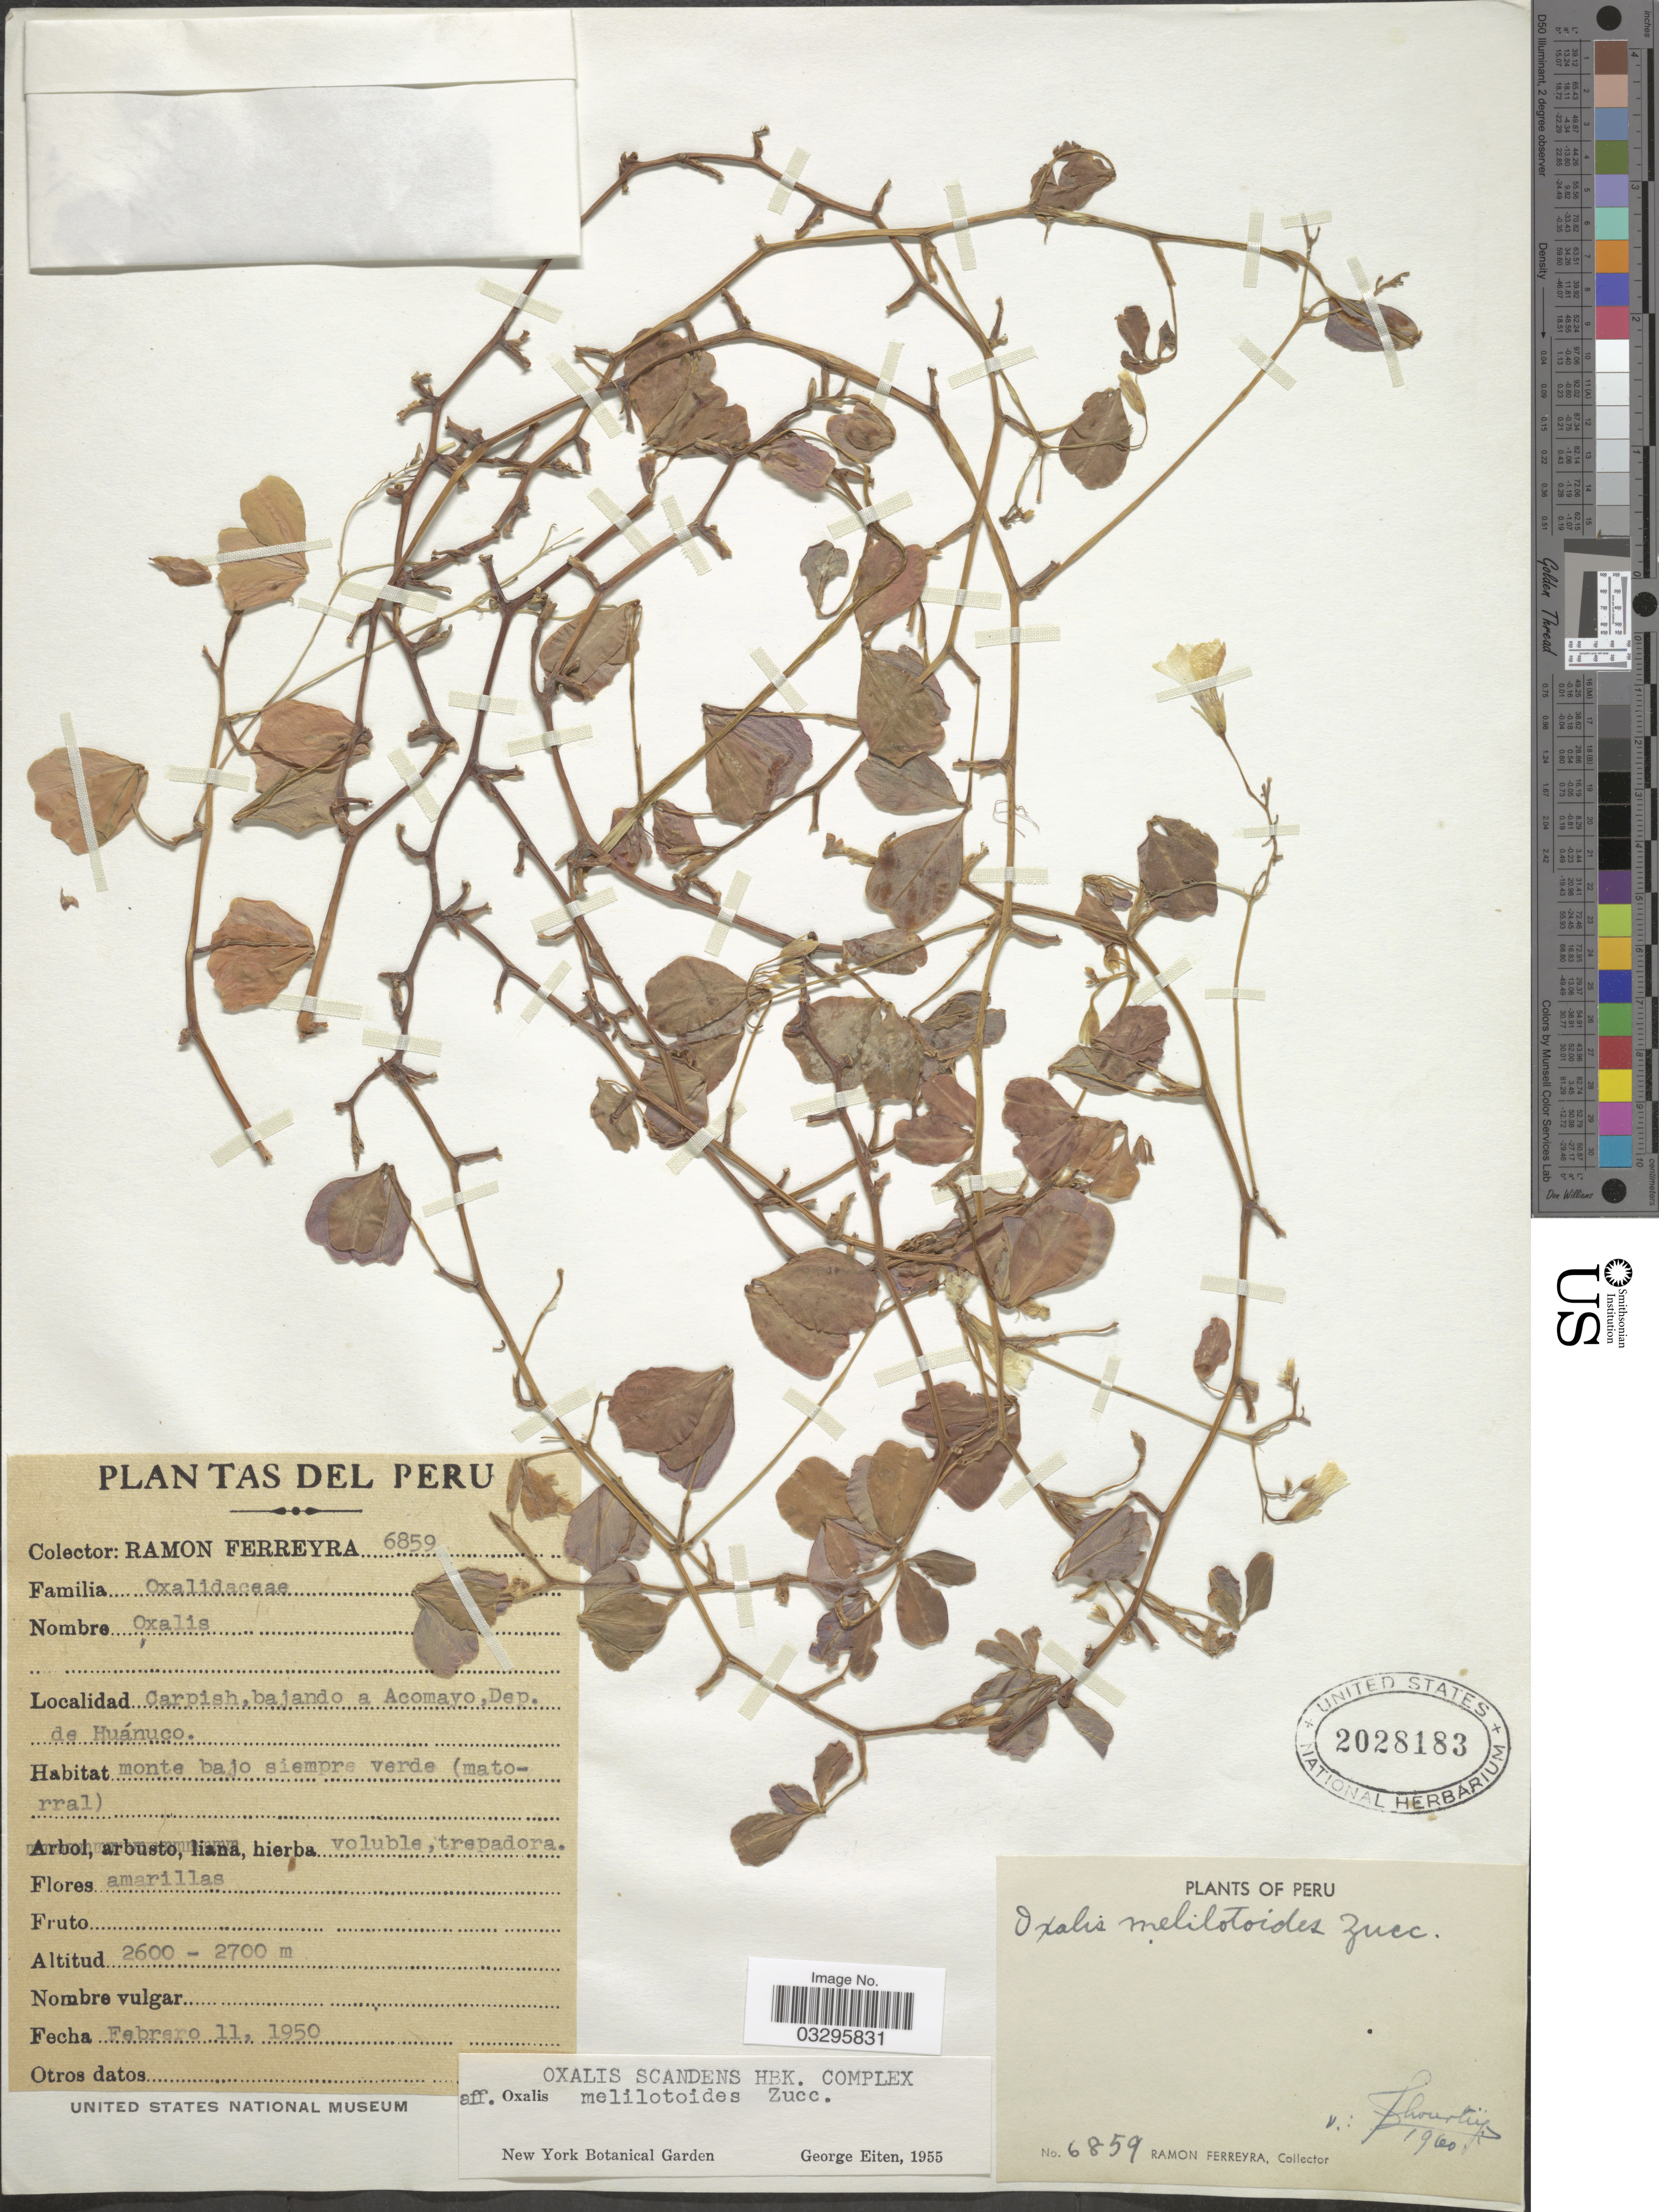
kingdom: Plantae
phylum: Tracheophyta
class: Magnoliopsida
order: Oxalidales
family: Oxalidaceae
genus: Oxalis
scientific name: Oxalis melilotoides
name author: Zucc.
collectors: R. A. Ferreyra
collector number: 6859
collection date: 1950-02-11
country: Peru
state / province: Huánuco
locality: Carpish, bajando a Acomayo, Dep. de Huánuco.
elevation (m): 2600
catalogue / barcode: US 2028183